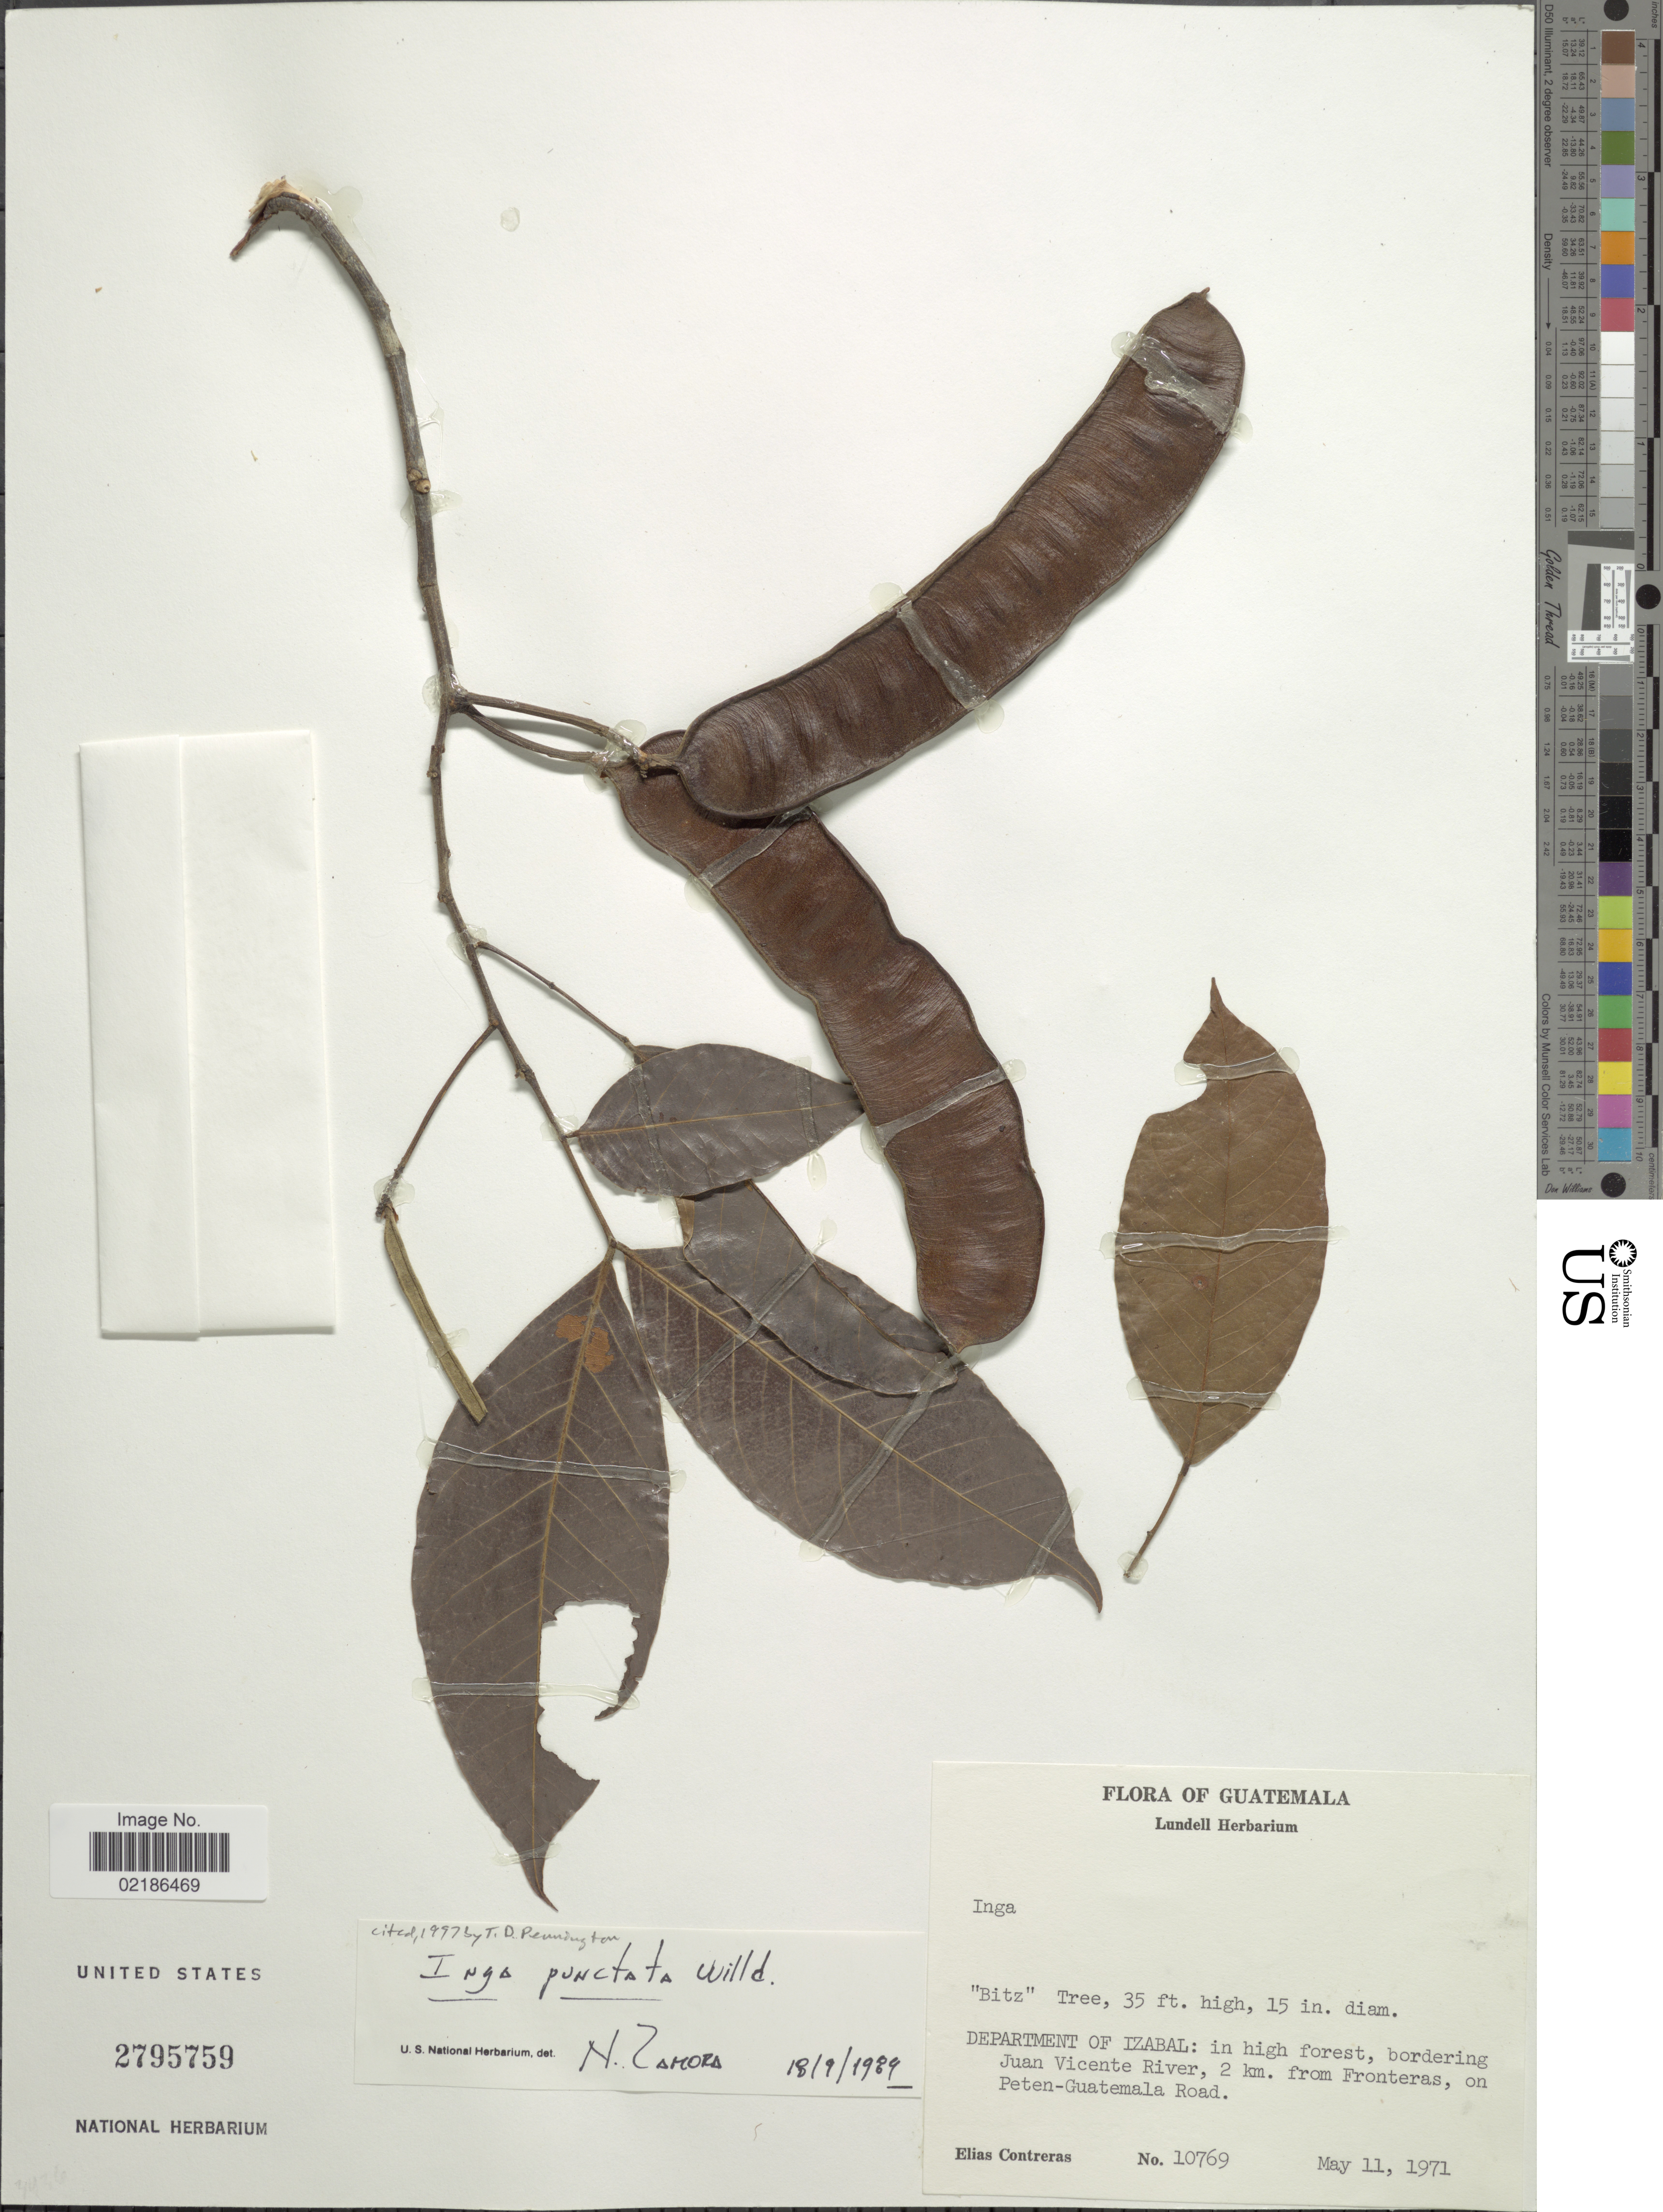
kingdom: Plantae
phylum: Tracheophyta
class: Magnoliopsida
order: Fabales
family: Fabaceae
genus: Inga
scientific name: Inga punctata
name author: Willd.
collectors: E. Contreras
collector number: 10769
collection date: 1971-05-11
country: Guatemala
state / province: Izabal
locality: Bordering Juan Vicente River, 2 km from Fronteras, on Peten-Guatemala Road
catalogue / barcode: US 2795759